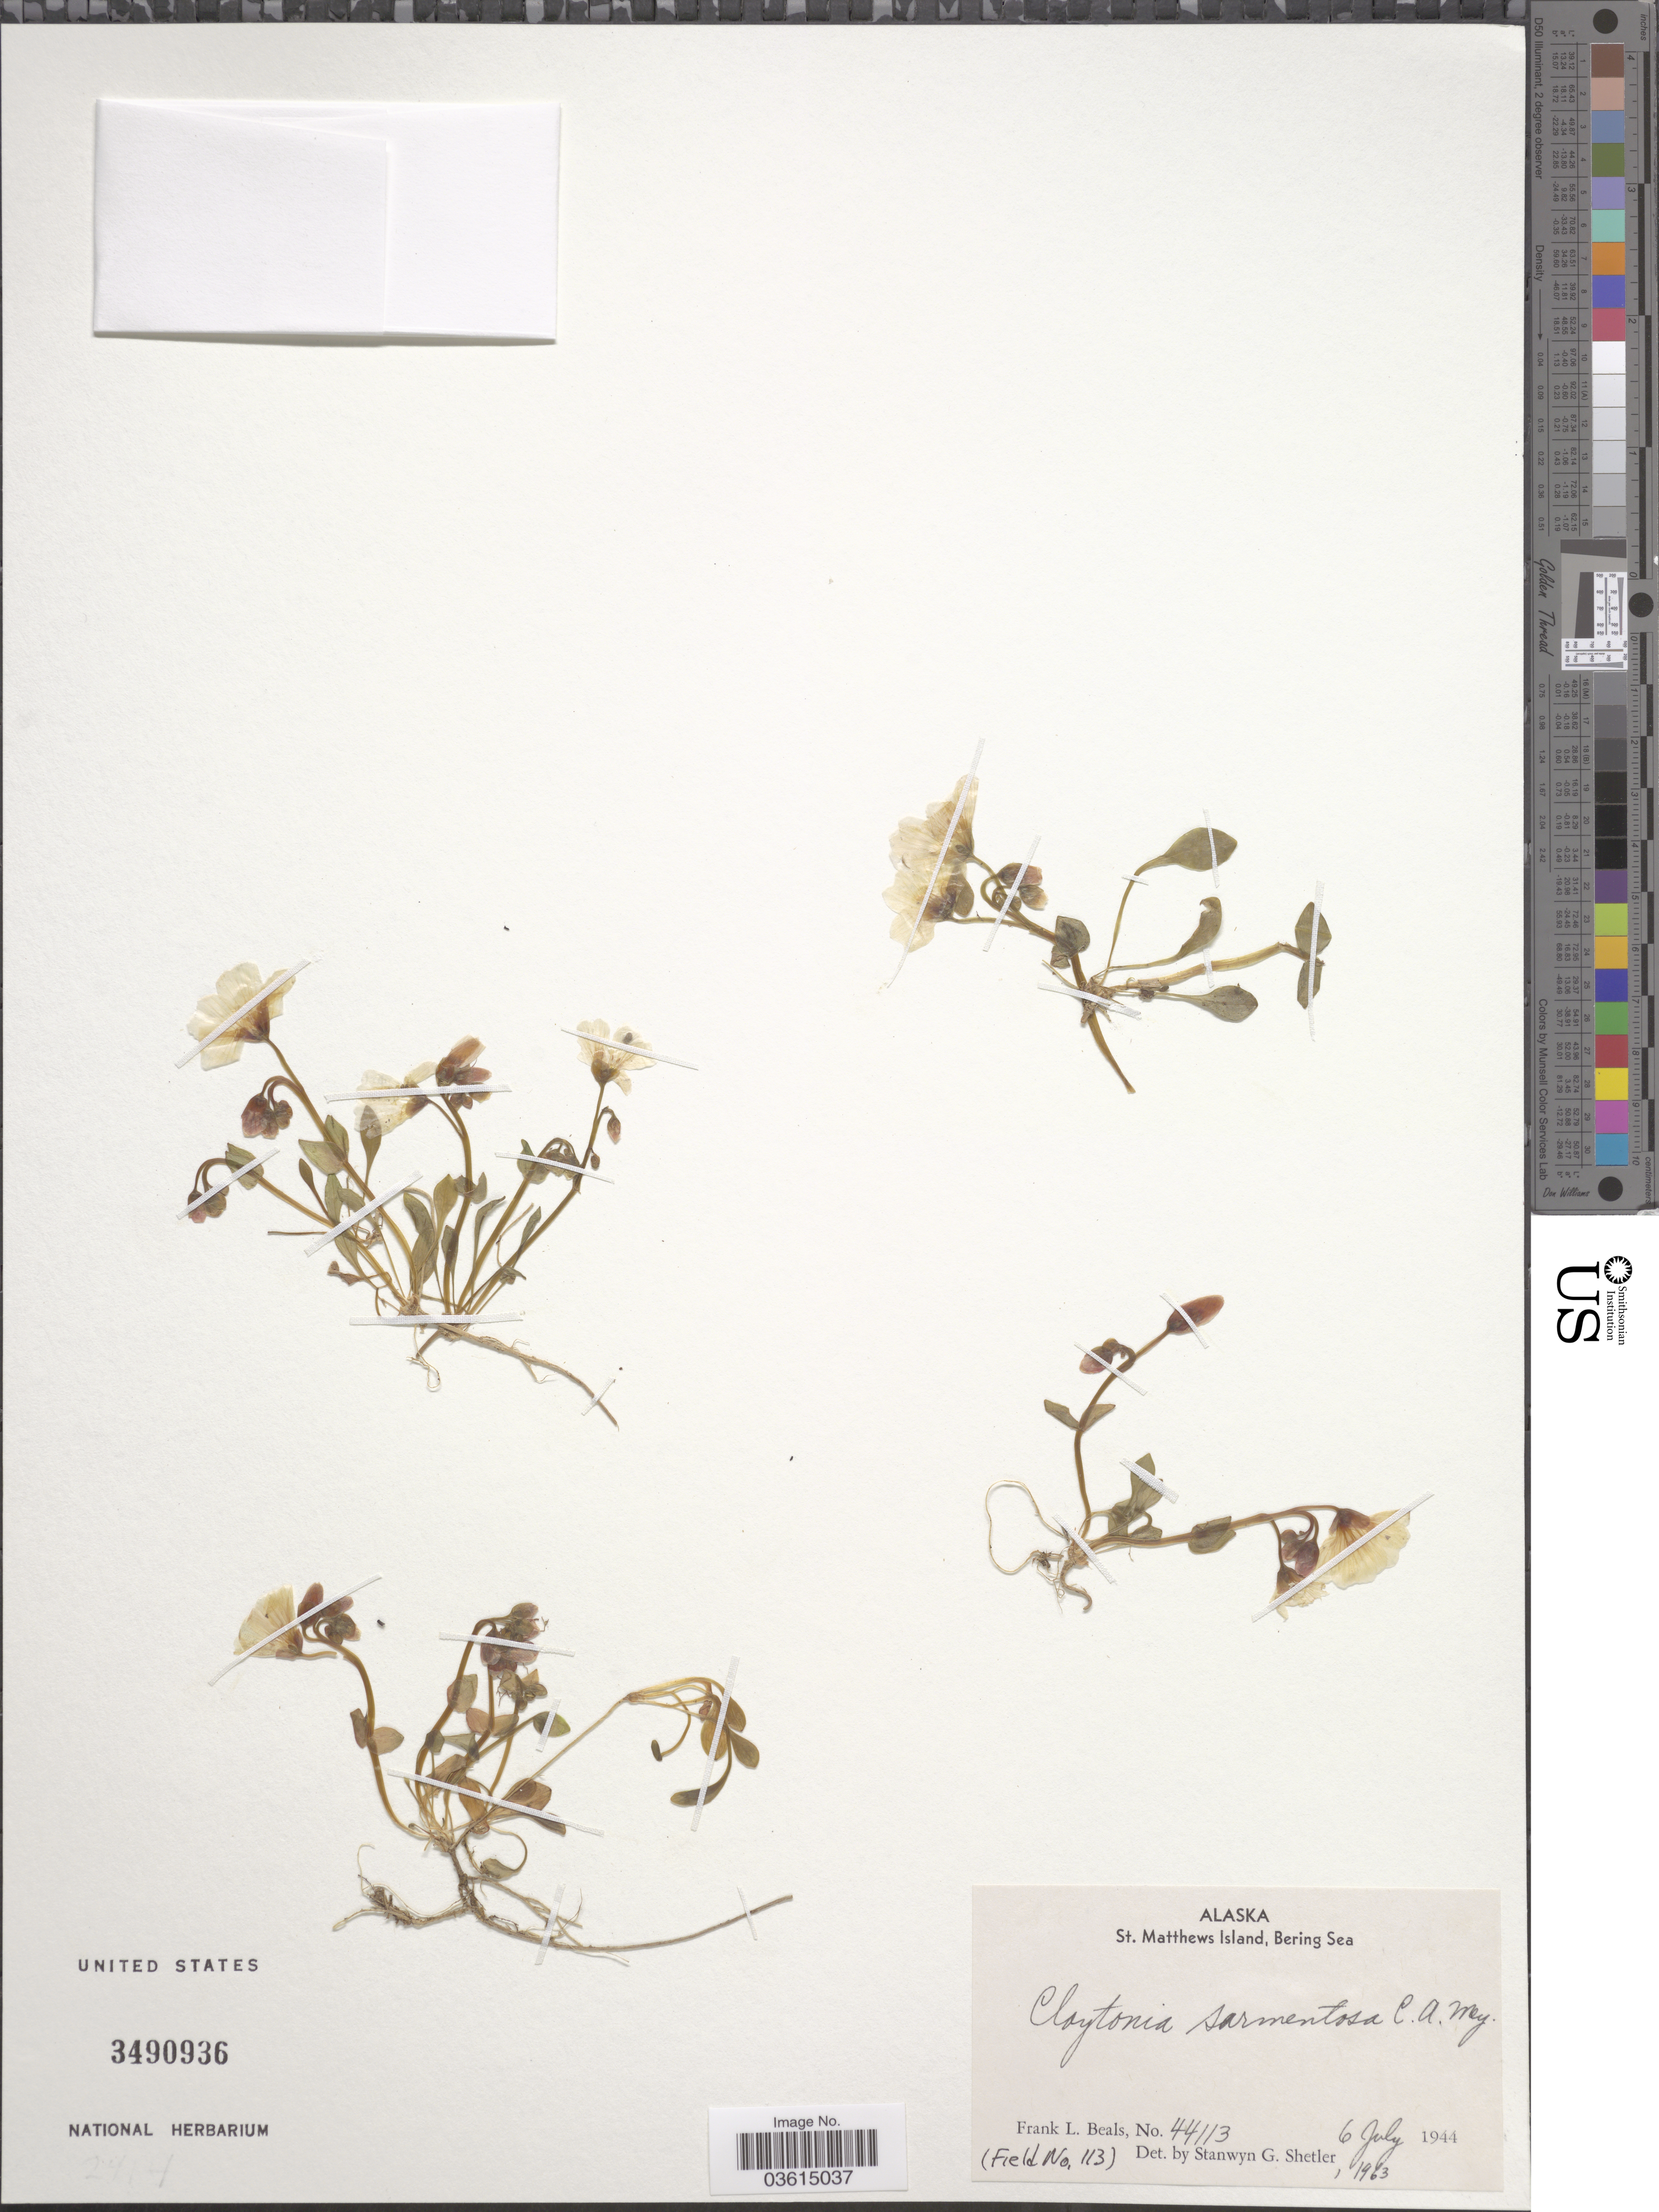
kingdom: Plantae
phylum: Tracheophyta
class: Magnoliopsida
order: Caryophyllales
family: Montiaceae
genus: Claytonia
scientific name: Claytonia sarmentosa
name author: C.A. Mey.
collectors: F. Beals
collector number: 44113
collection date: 1944-07-06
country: United States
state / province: Alaska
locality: St. Matthews Island, Bering Sea.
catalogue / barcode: US 3490936